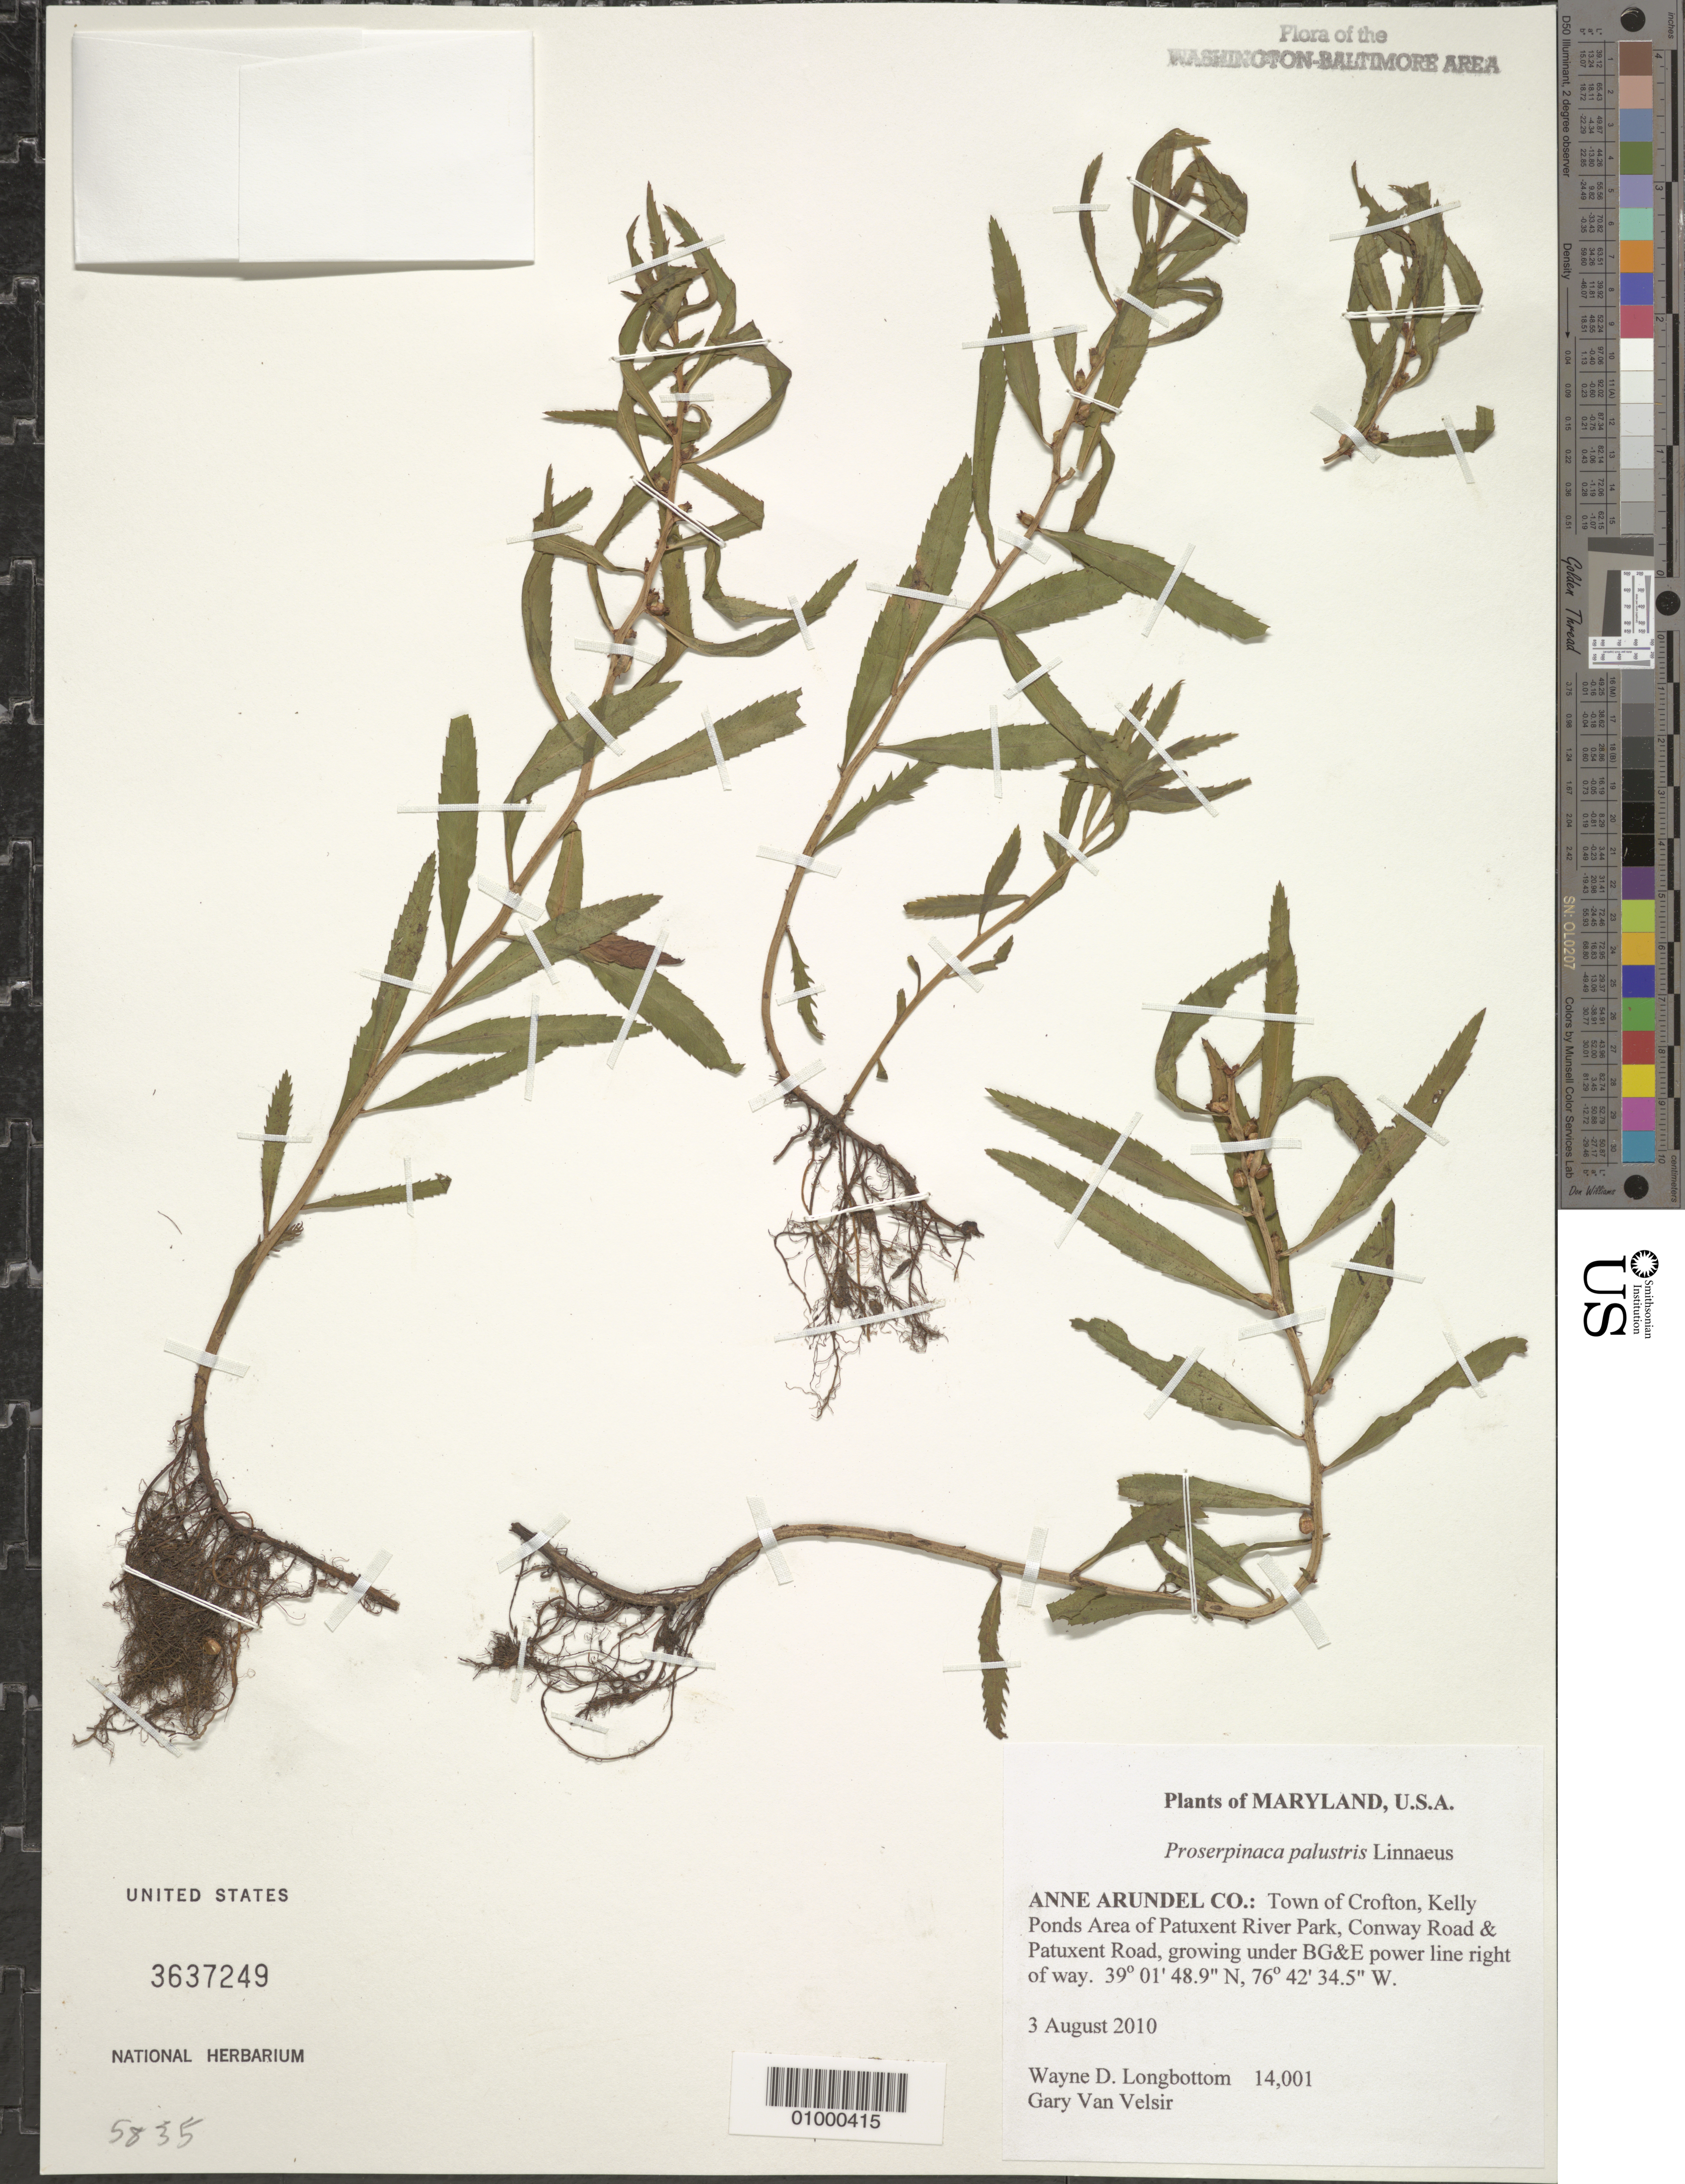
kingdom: Plantae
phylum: Tracheophyta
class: Magnoliopsida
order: Saxifragales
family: Haloragaceae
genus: Proserpinaca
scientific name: Proserpinaca palustris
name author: L.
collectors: W. D. Longbottom & G. Van Velsir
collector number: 14001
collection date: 2010-08-03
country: United States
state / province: Maryland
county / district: Anne Arundel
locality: Town of Crofton, Kelly Ponds Area of Patuxent River Park, Conway Road & Patuxent Road, growing under BG&E power line right of way.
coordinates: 39 01 48.9 N, 76 42 34.5 W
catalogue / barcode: US 3637249